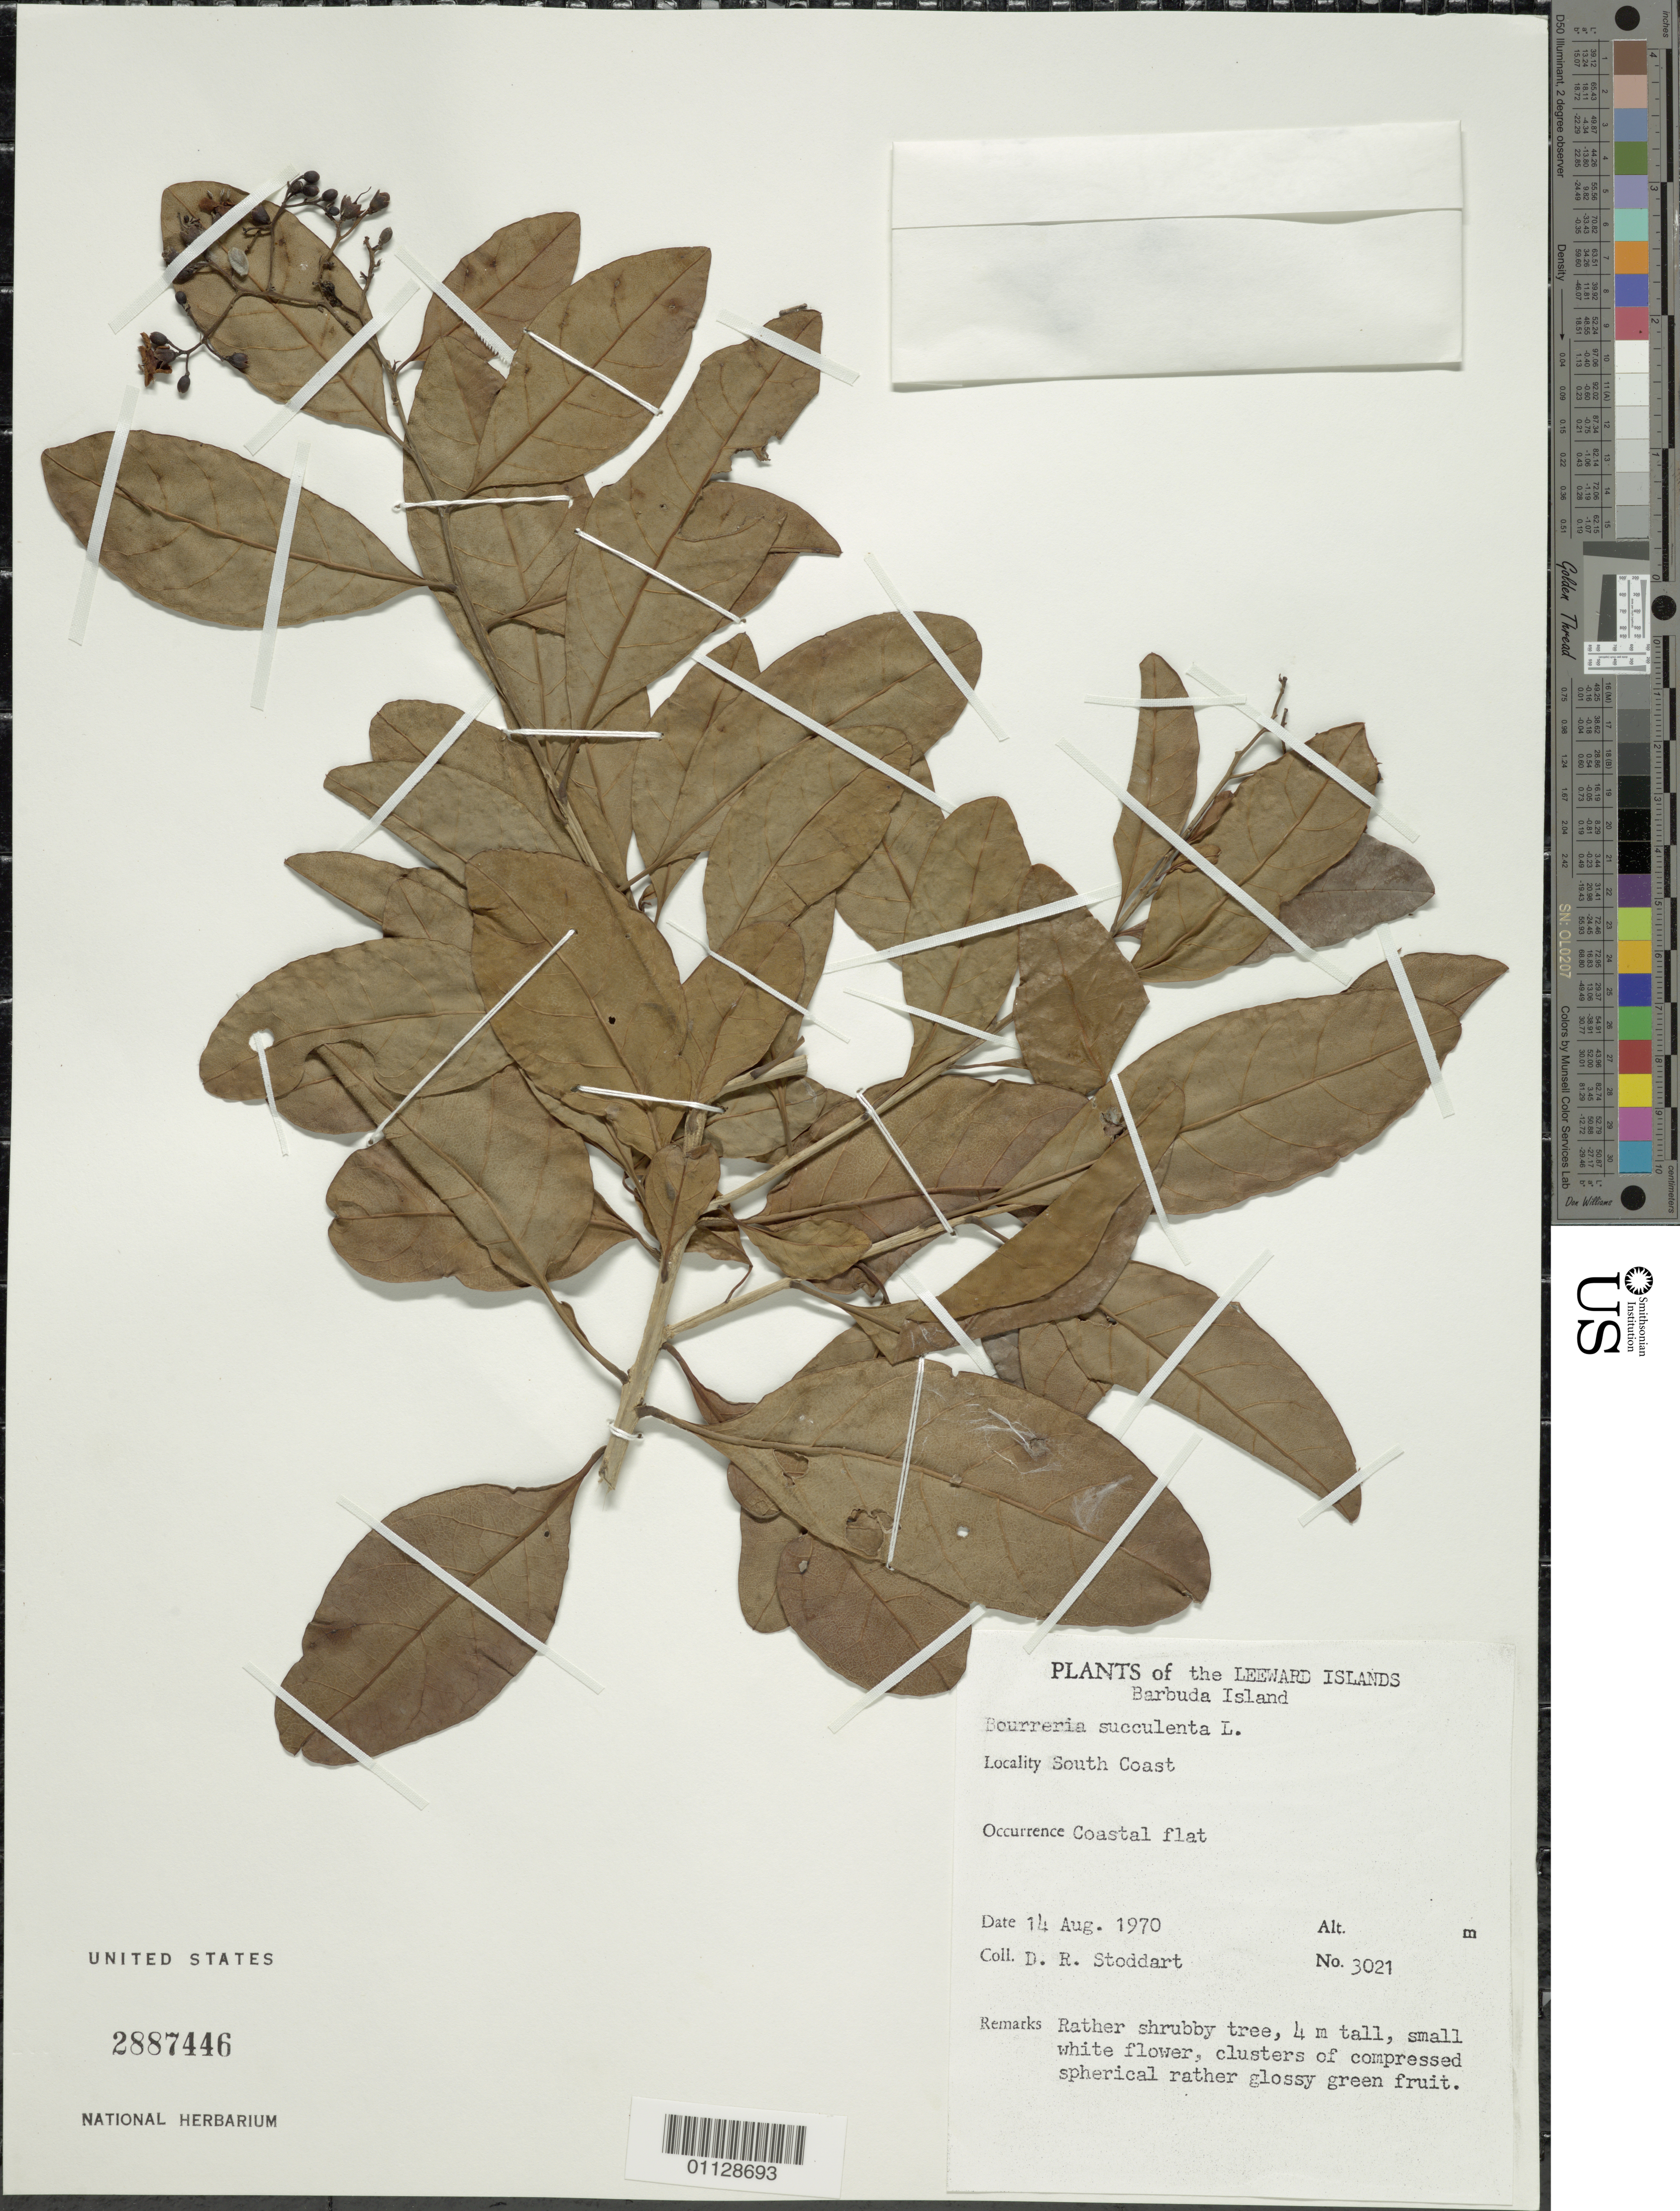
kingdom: Plantae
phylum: Tracheophyta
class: Magnoliopsida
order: Boraginales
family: Ehretiaceae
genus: Bourreria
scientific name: Bourreria succulenta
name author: Jacq.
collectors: D. R. Stoddart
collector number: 3021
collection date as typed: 14 Aug 1970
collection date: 1970-08-14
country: Antigua and Barbuda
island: Barbuda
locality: South Coast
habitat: coastal flat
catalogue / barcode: US 2887446